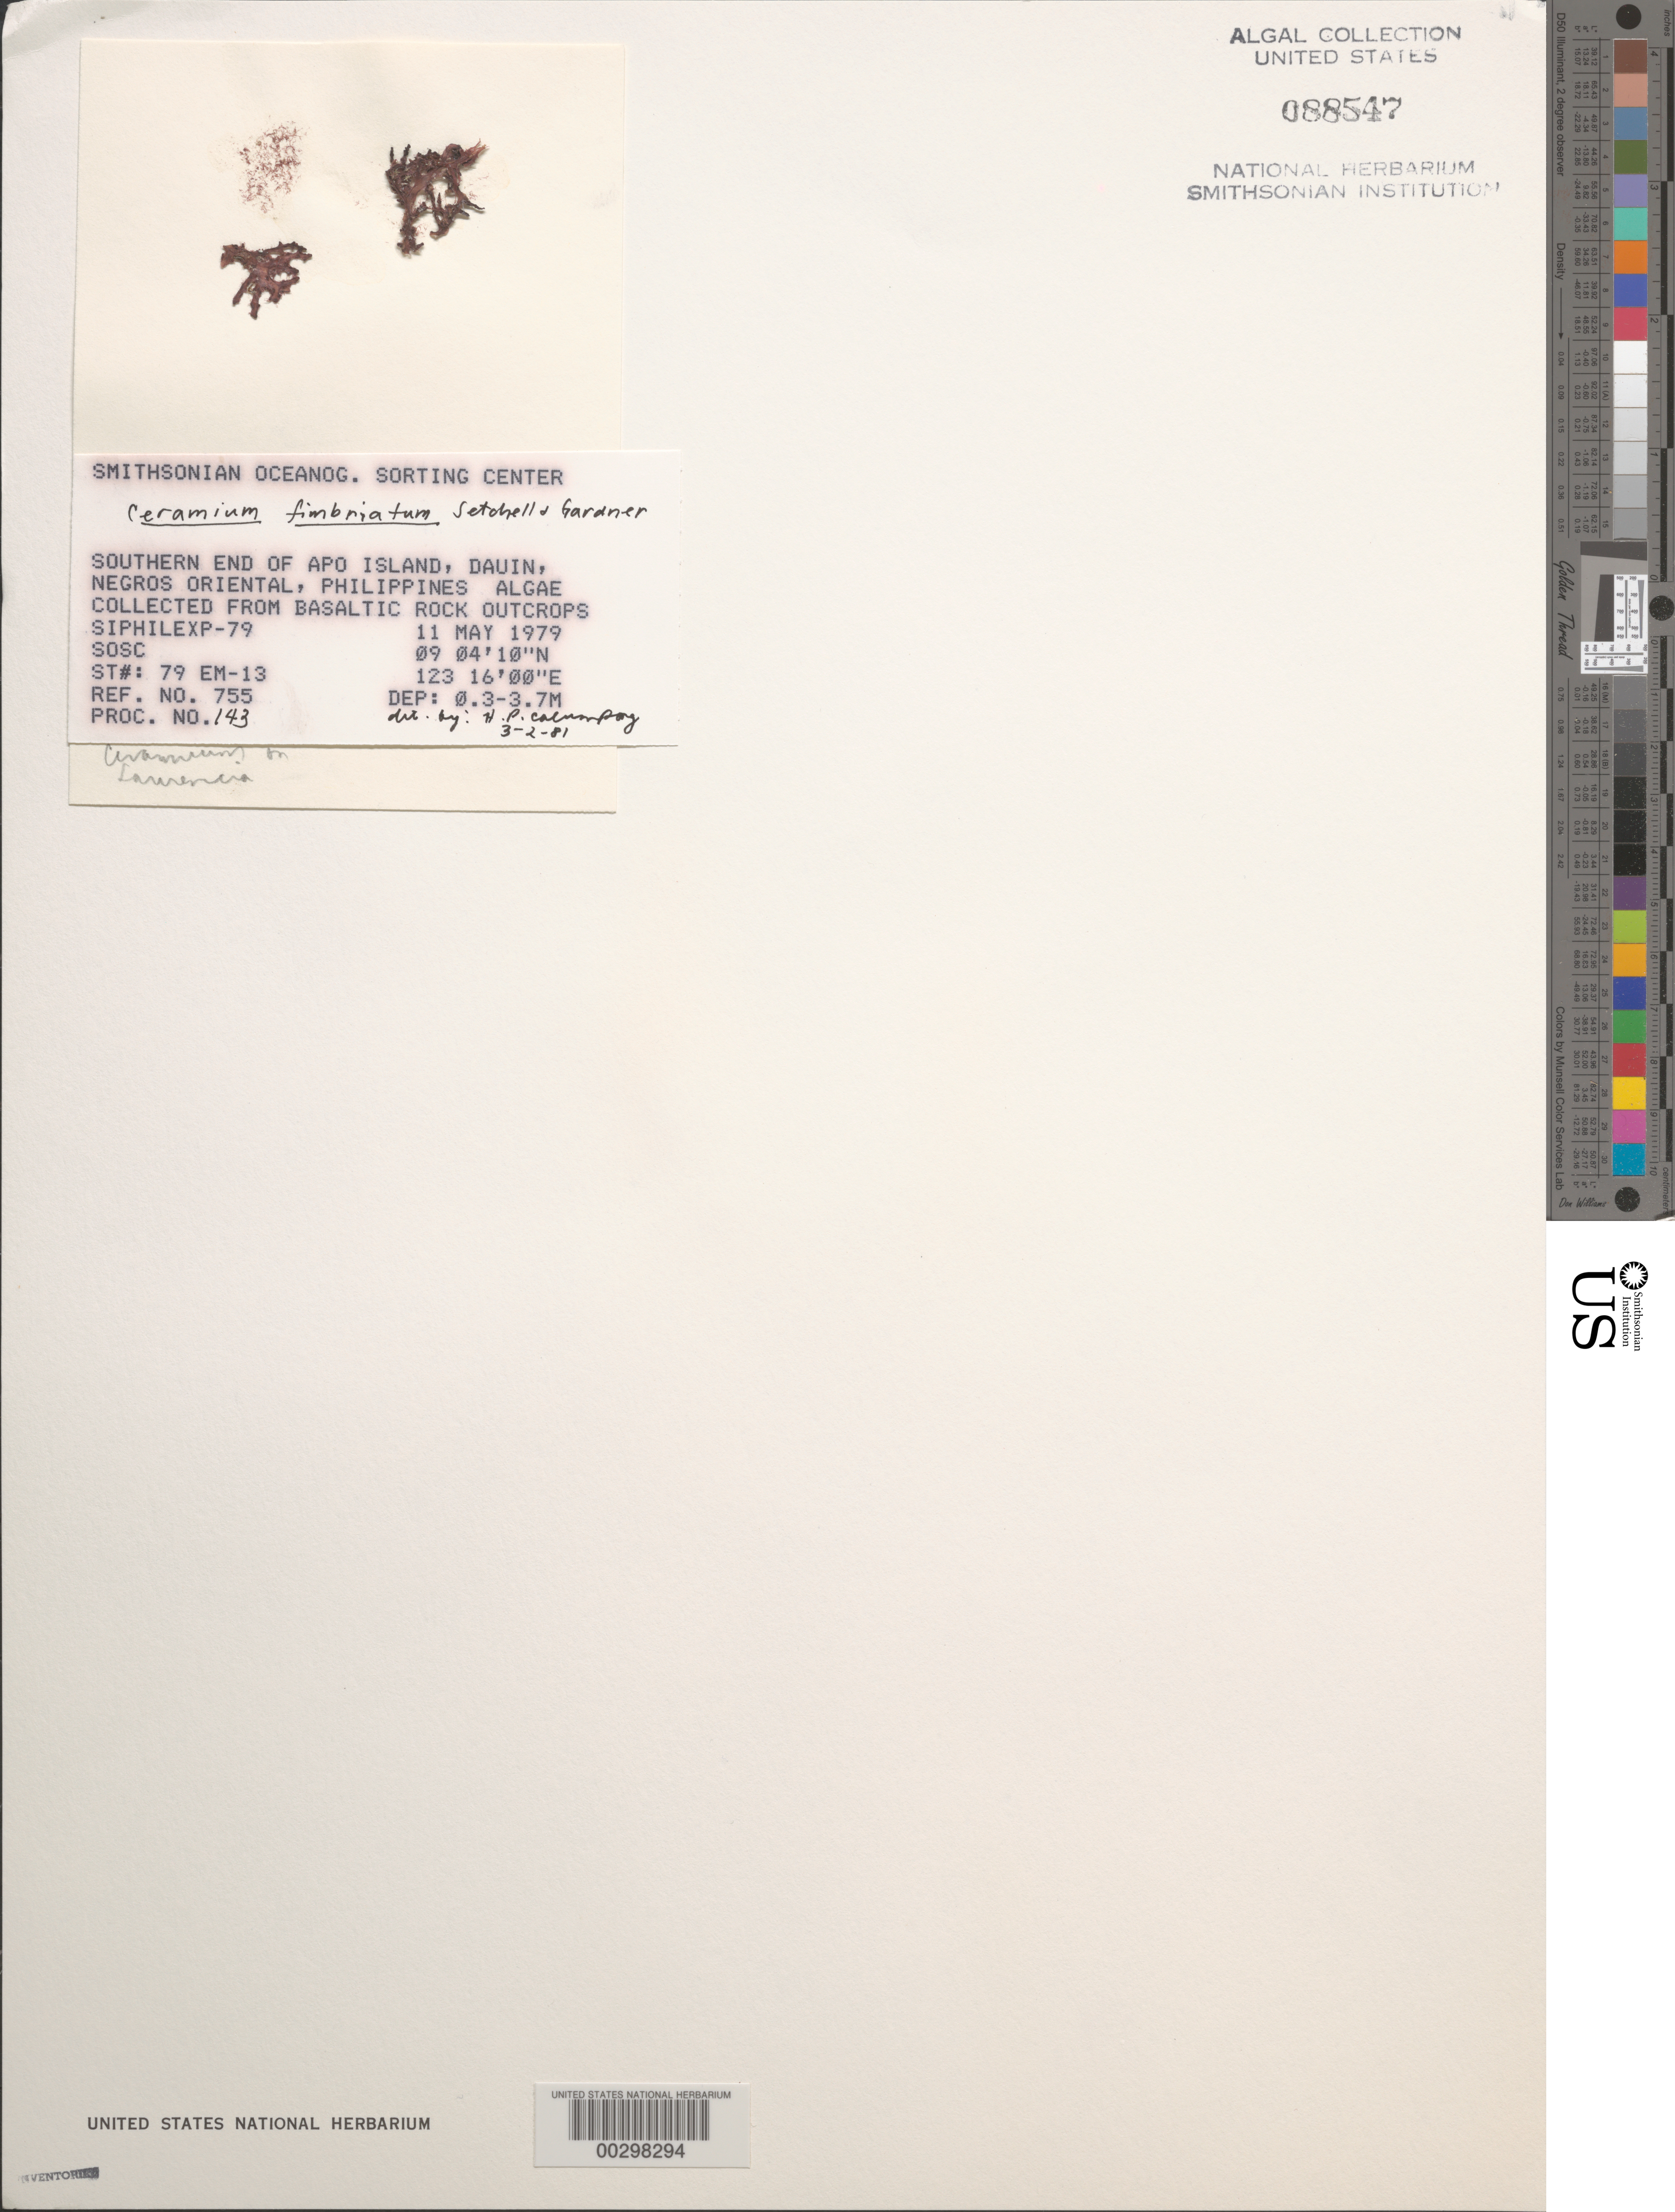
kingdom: Plantae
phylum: Rhodophyta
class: Florideophyceae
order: Ceramiales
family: Ceramiaceae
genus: Gayliella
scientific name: Gayliella fimbriata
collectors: SOSC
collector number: Station 79 Em-13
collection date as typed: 11 May 1979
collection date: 1979-05-11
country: Philippines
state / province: Central Visayas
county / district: Negros Oriental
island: Negros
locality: Apo Island, Dauin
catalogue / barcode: US 88547